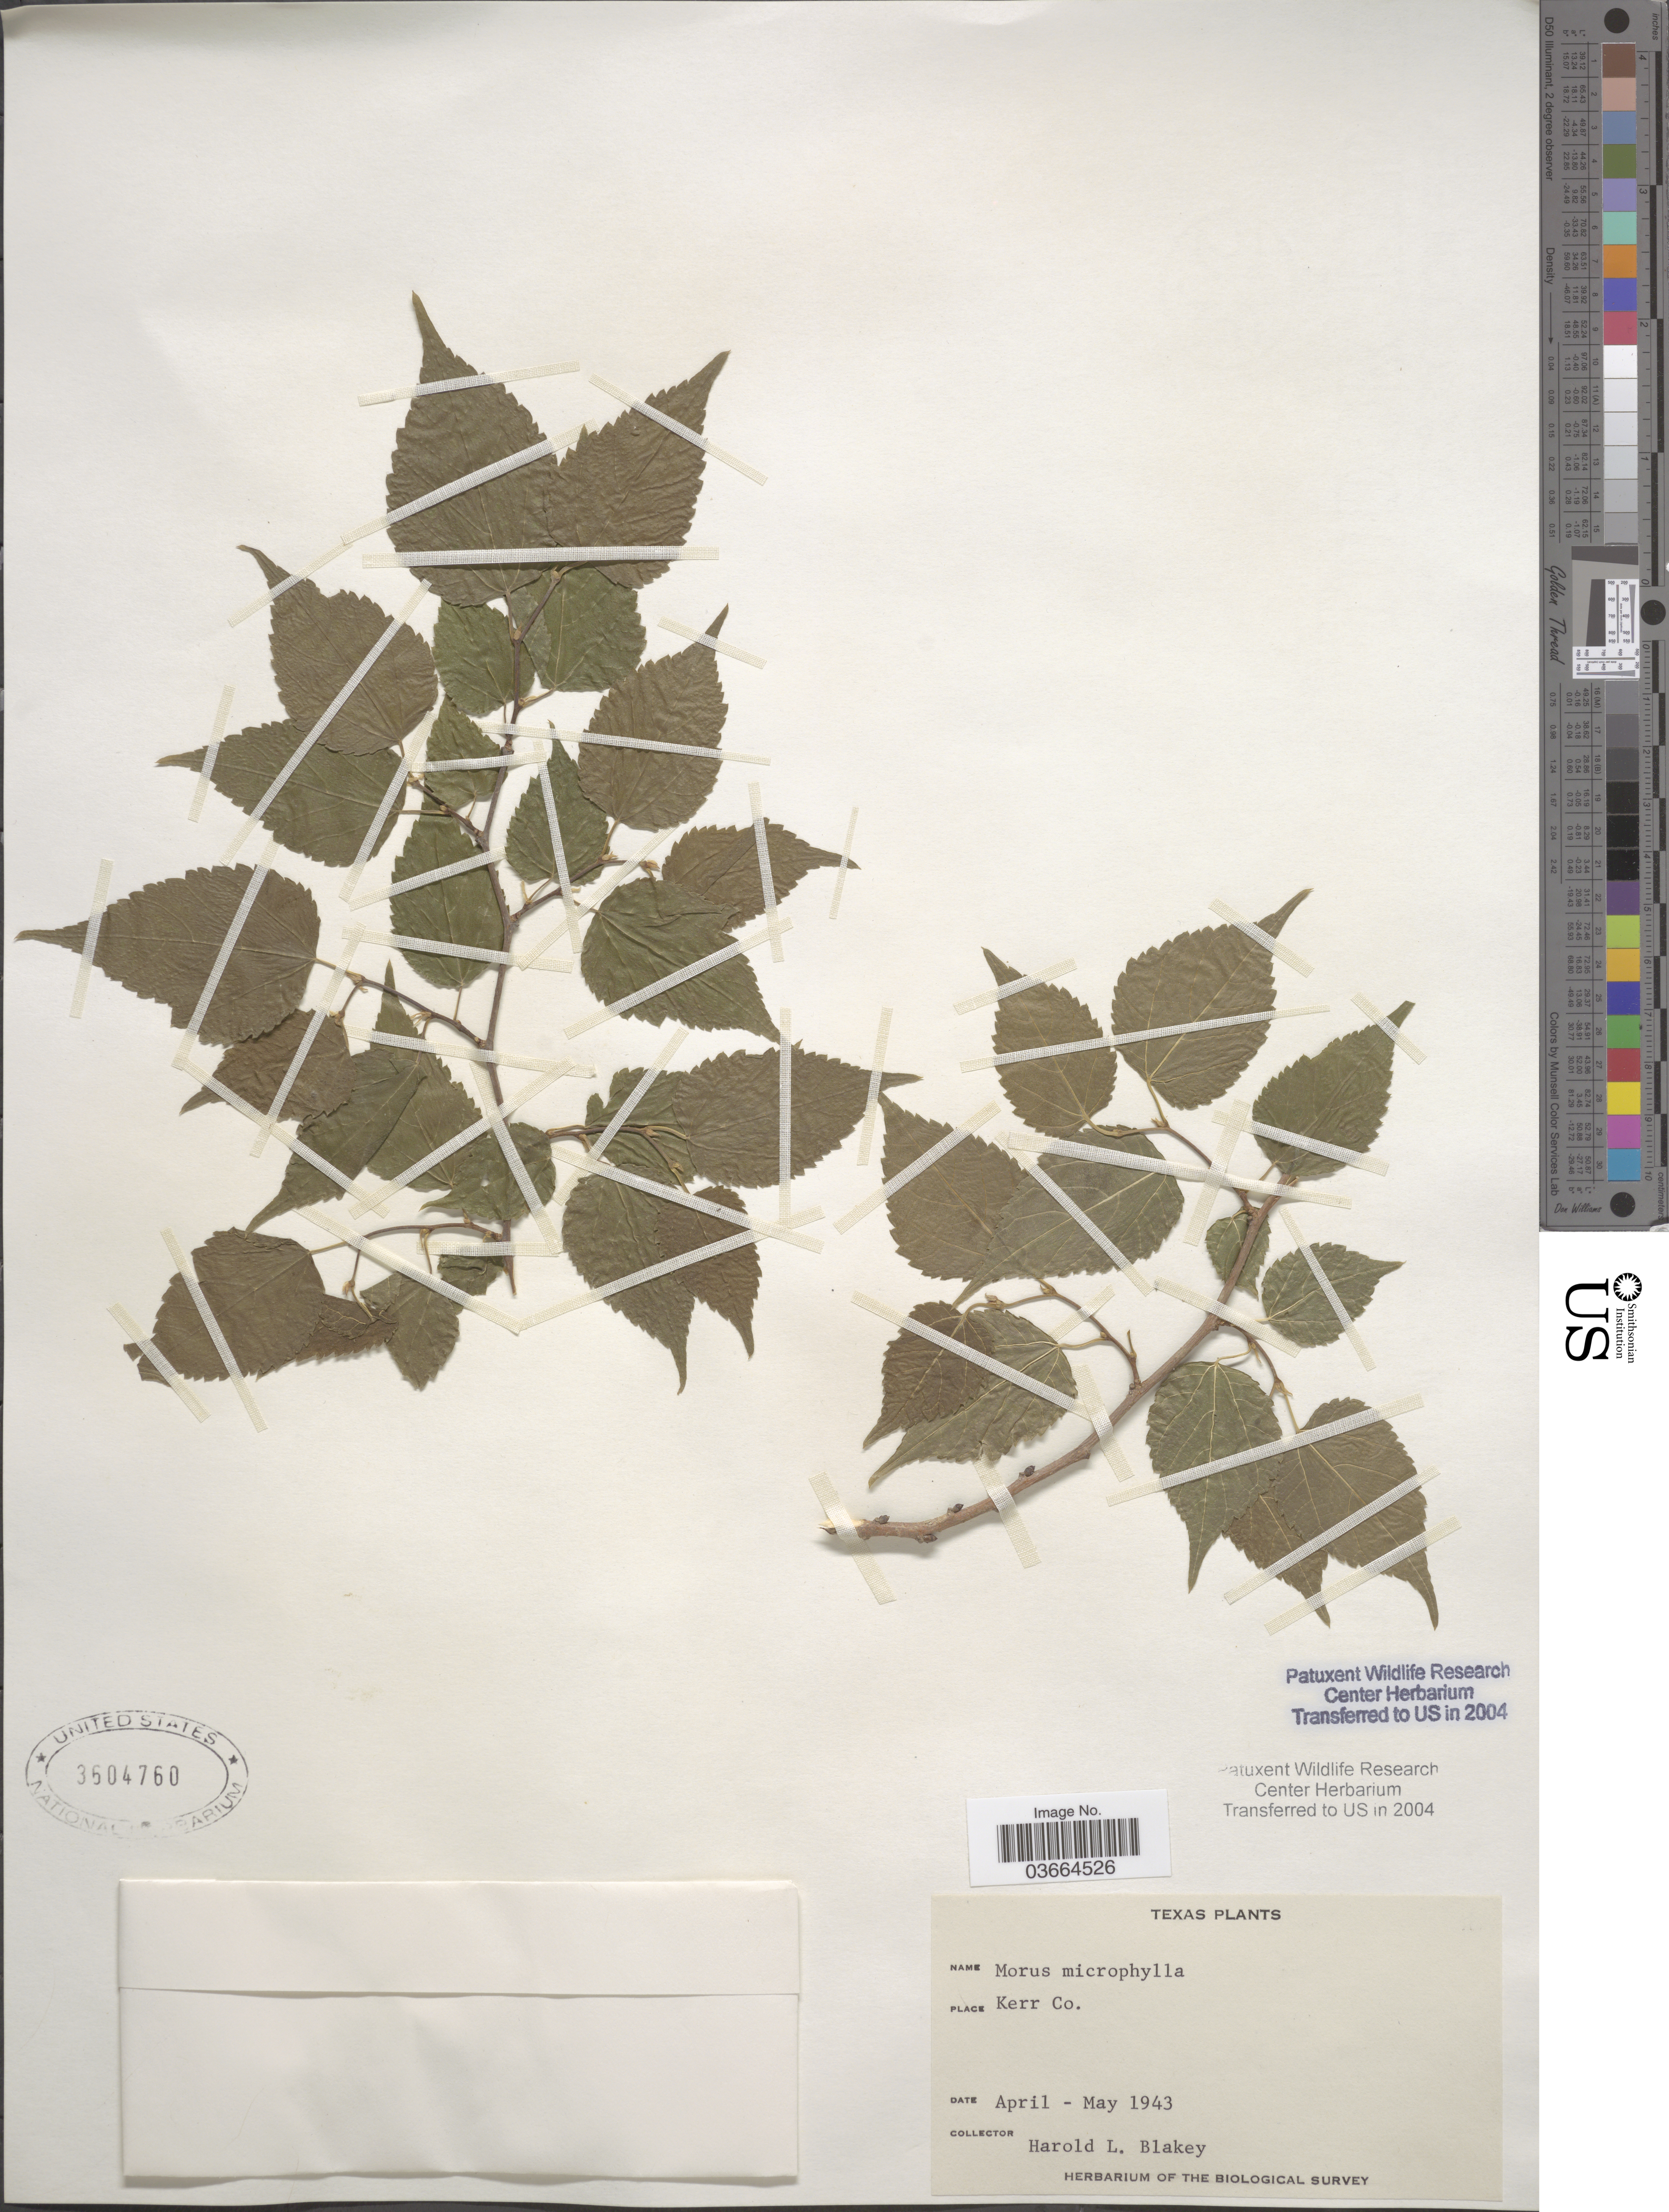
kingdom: Plantae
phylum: Tracheophyta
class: Magnoliopsida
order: Rosales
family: Moraceae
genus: Morus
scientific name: Morus microphylla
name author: Buckley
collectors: H. Blakey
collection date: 1943-04/1943-05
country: United States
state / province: Texas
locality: Kerr Co.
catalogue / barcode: US 3604760